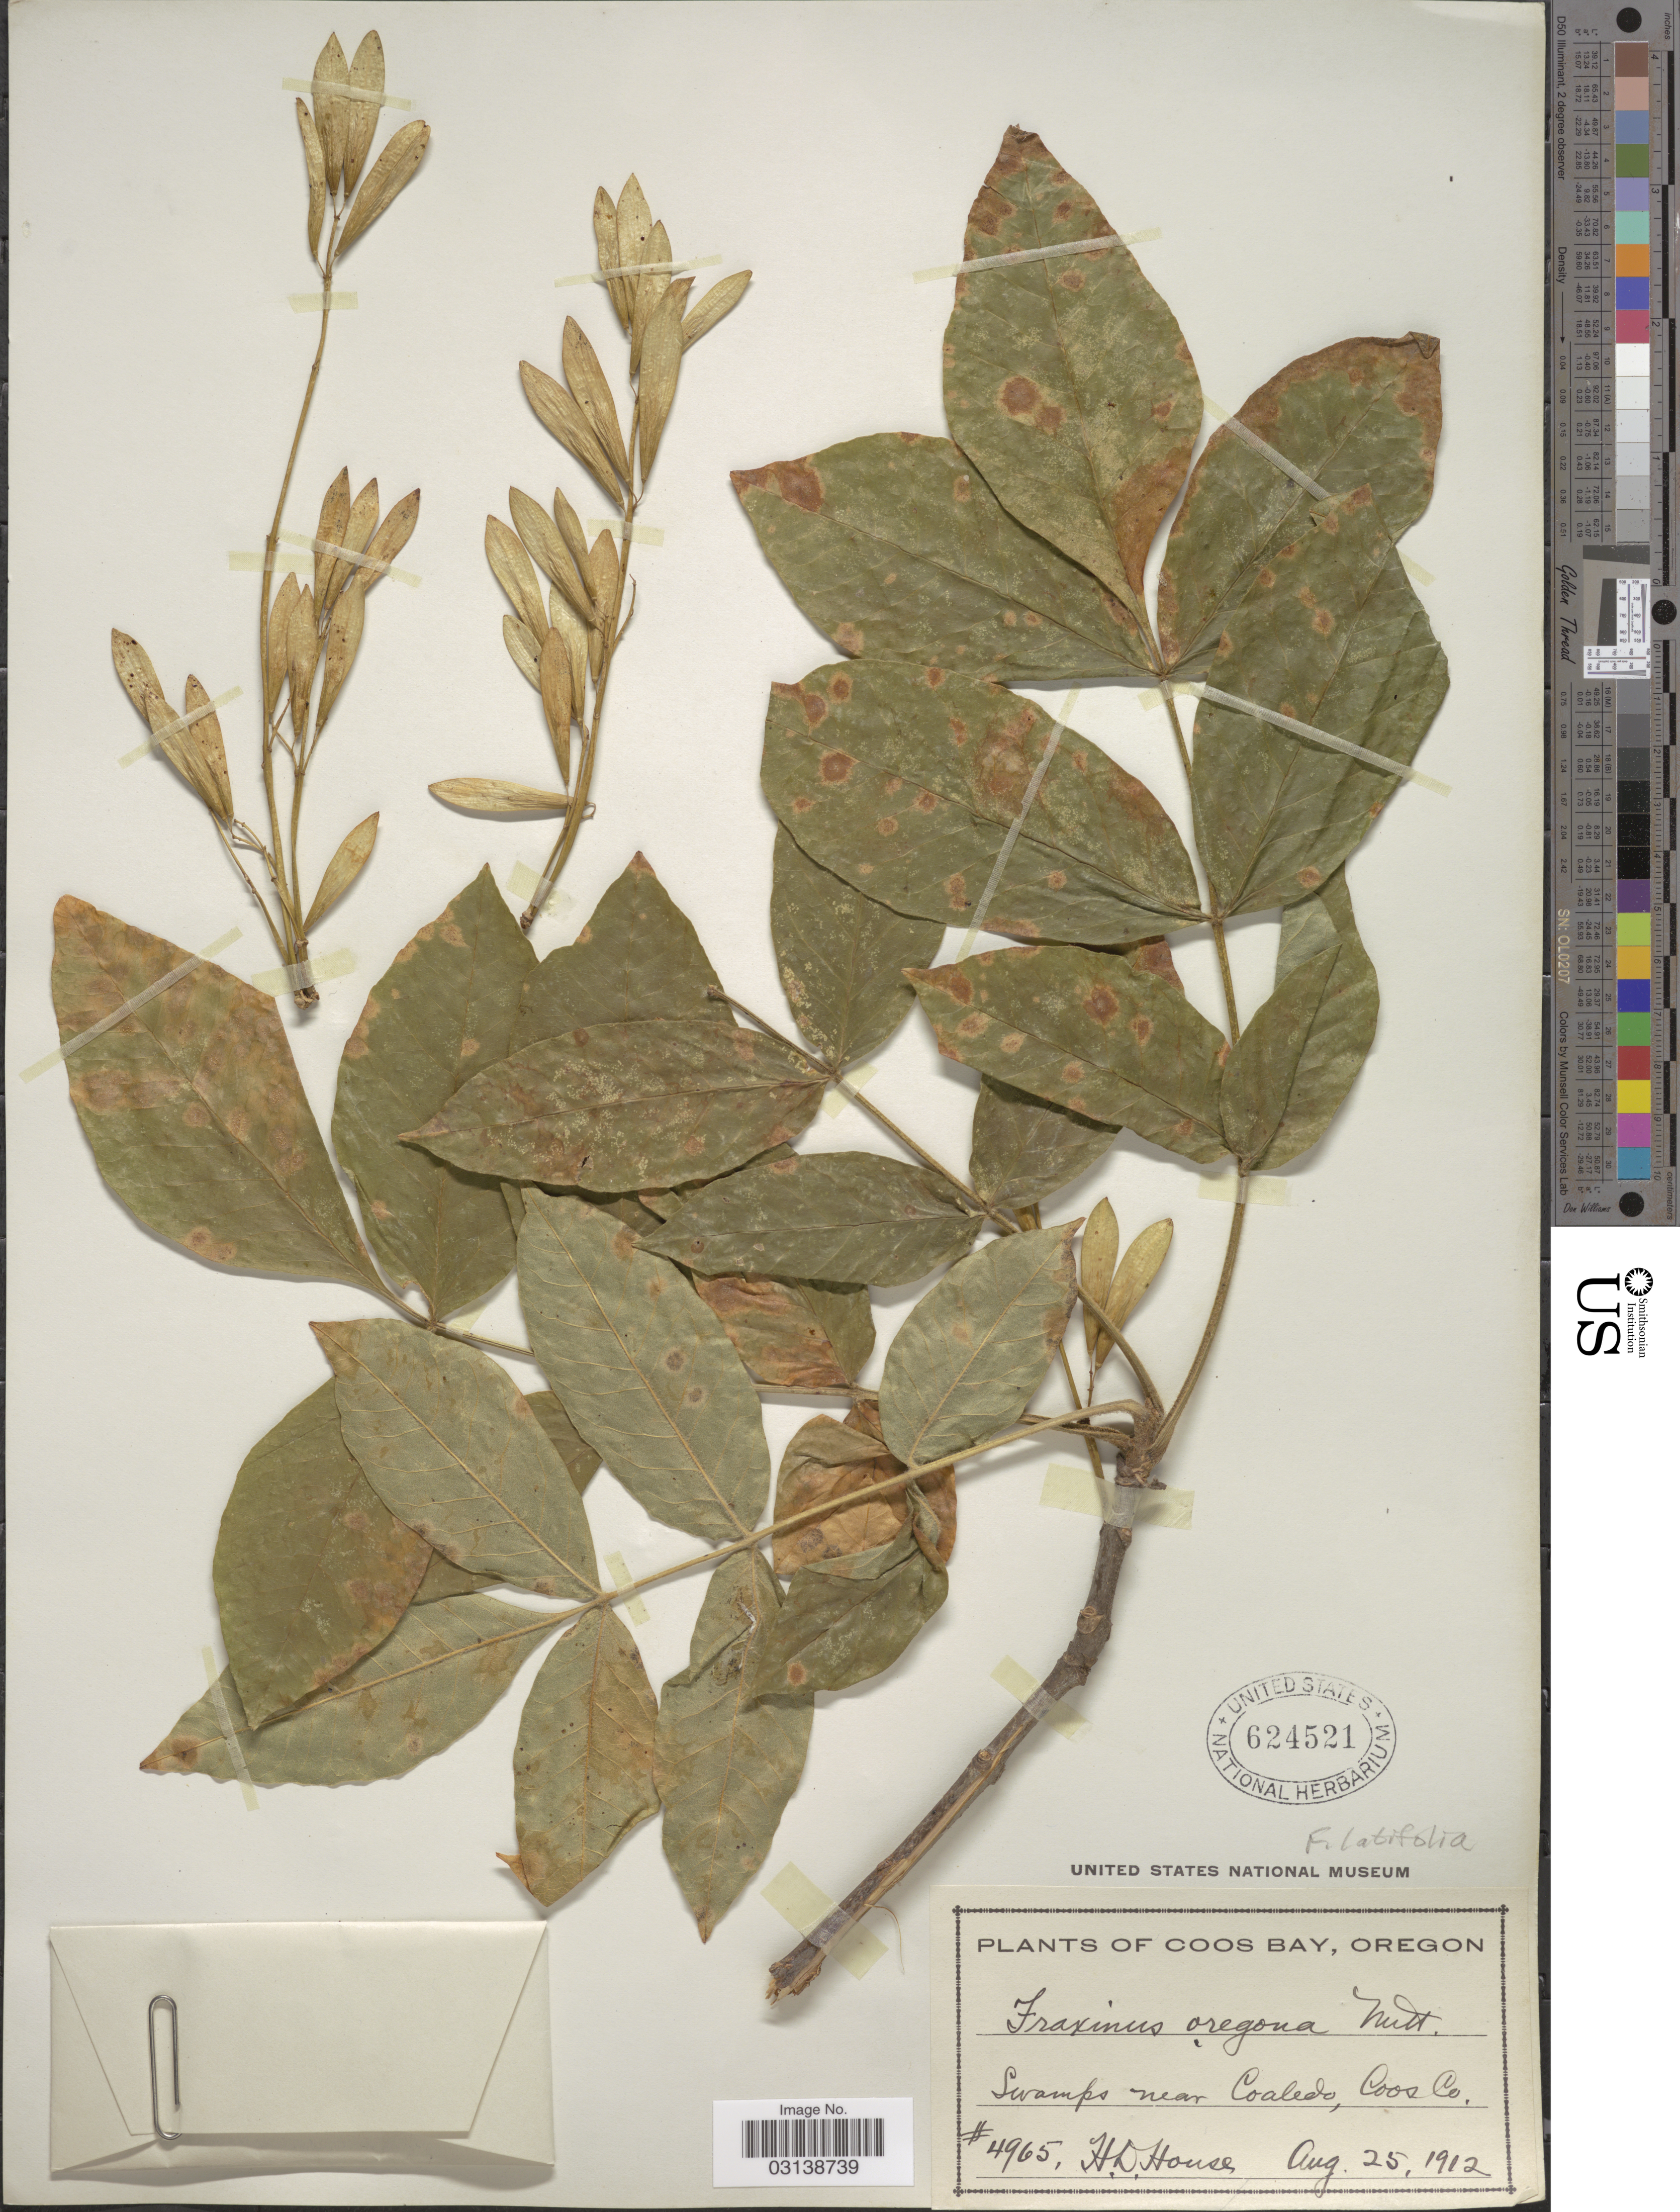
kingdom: Plantae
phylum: Tracheophyta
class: Magnoliopsida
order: Lamiales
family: Oleaceae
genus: Fraxinus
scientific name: Fraxinus latifolia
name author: Benth.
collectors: H. D. House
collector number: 4965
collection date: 1912-08-25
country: United States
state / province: Oregon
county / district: Coos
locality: Coos Bay. Swamps near Coaledo, Coos Co.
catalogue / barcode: US 624521